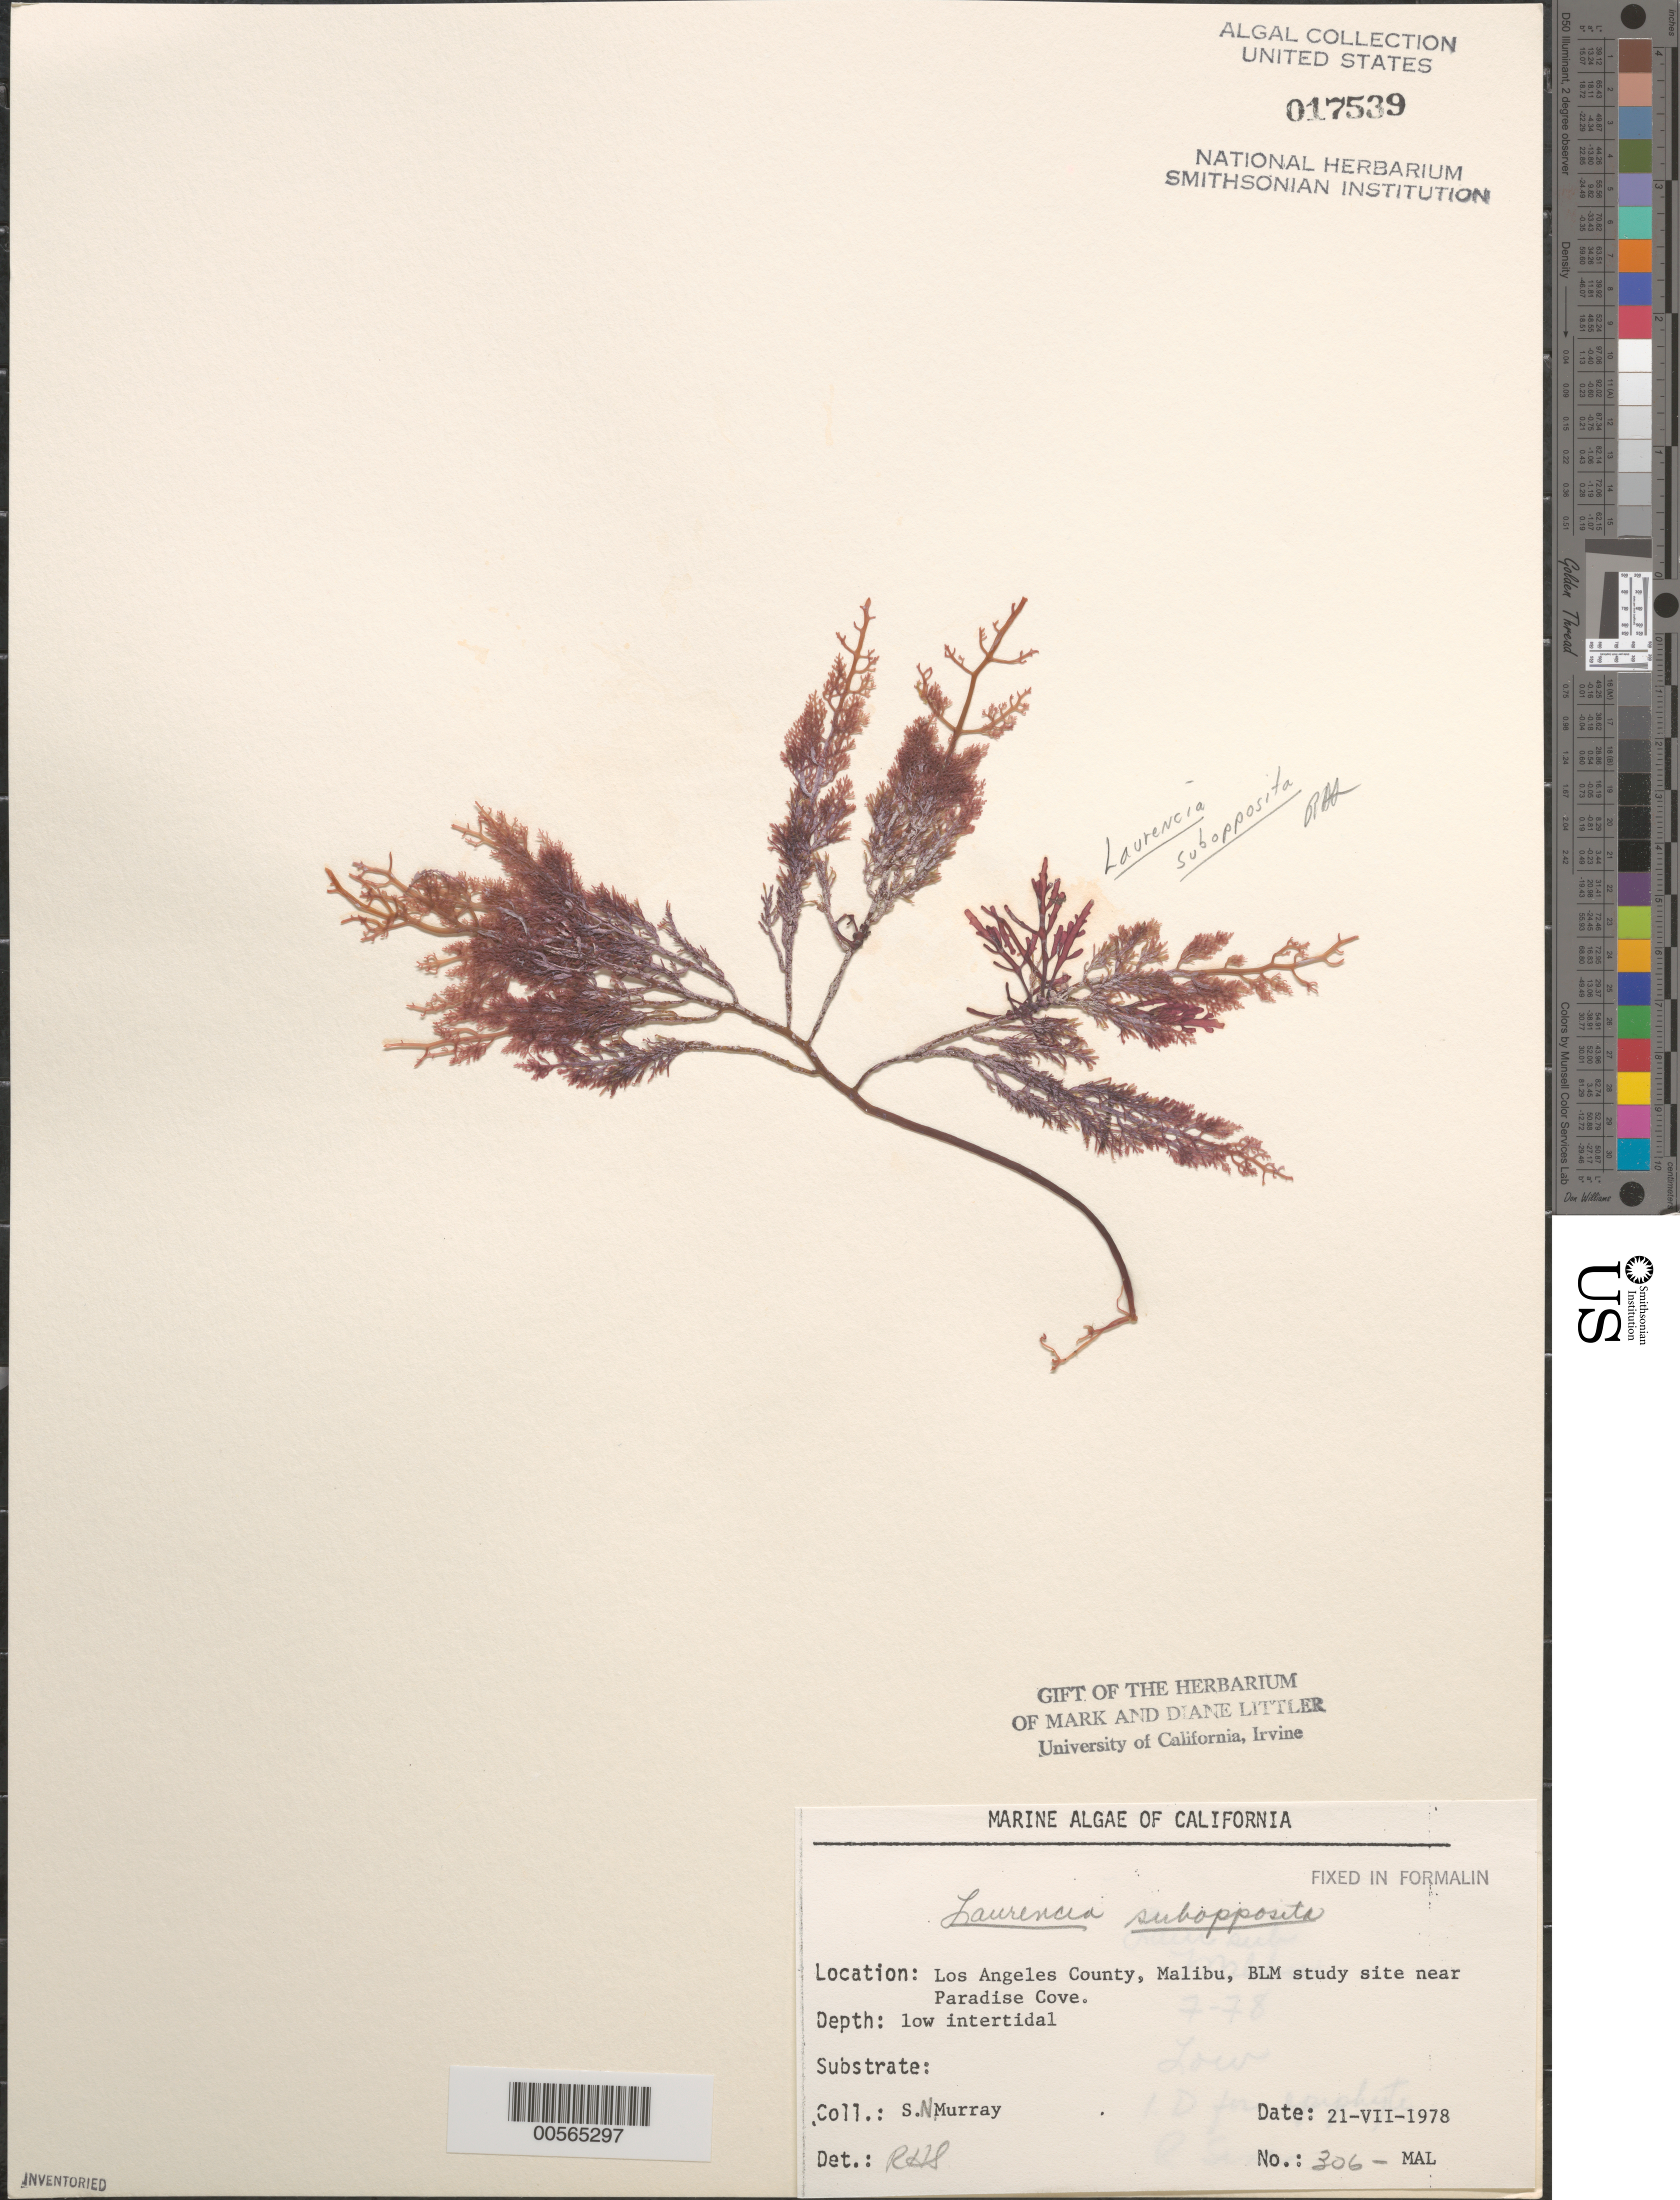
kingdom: Plantae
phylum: Rhodophyta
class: Florideophyceae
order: Ceramiales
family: Rhodomelaceae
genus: Laurencia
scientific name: Laurencia subopposita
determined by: Sims, Robert H.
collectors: S. N. Murray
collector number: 306-mal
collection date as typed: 21 Jul 1978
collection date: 1978-07-21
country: United States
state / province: California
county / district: Los Angeles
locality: Malibu near Paradise Cove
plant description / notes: BLM-SOCALBIGHT Rocky Intertidal Survey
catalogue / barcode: US 17539